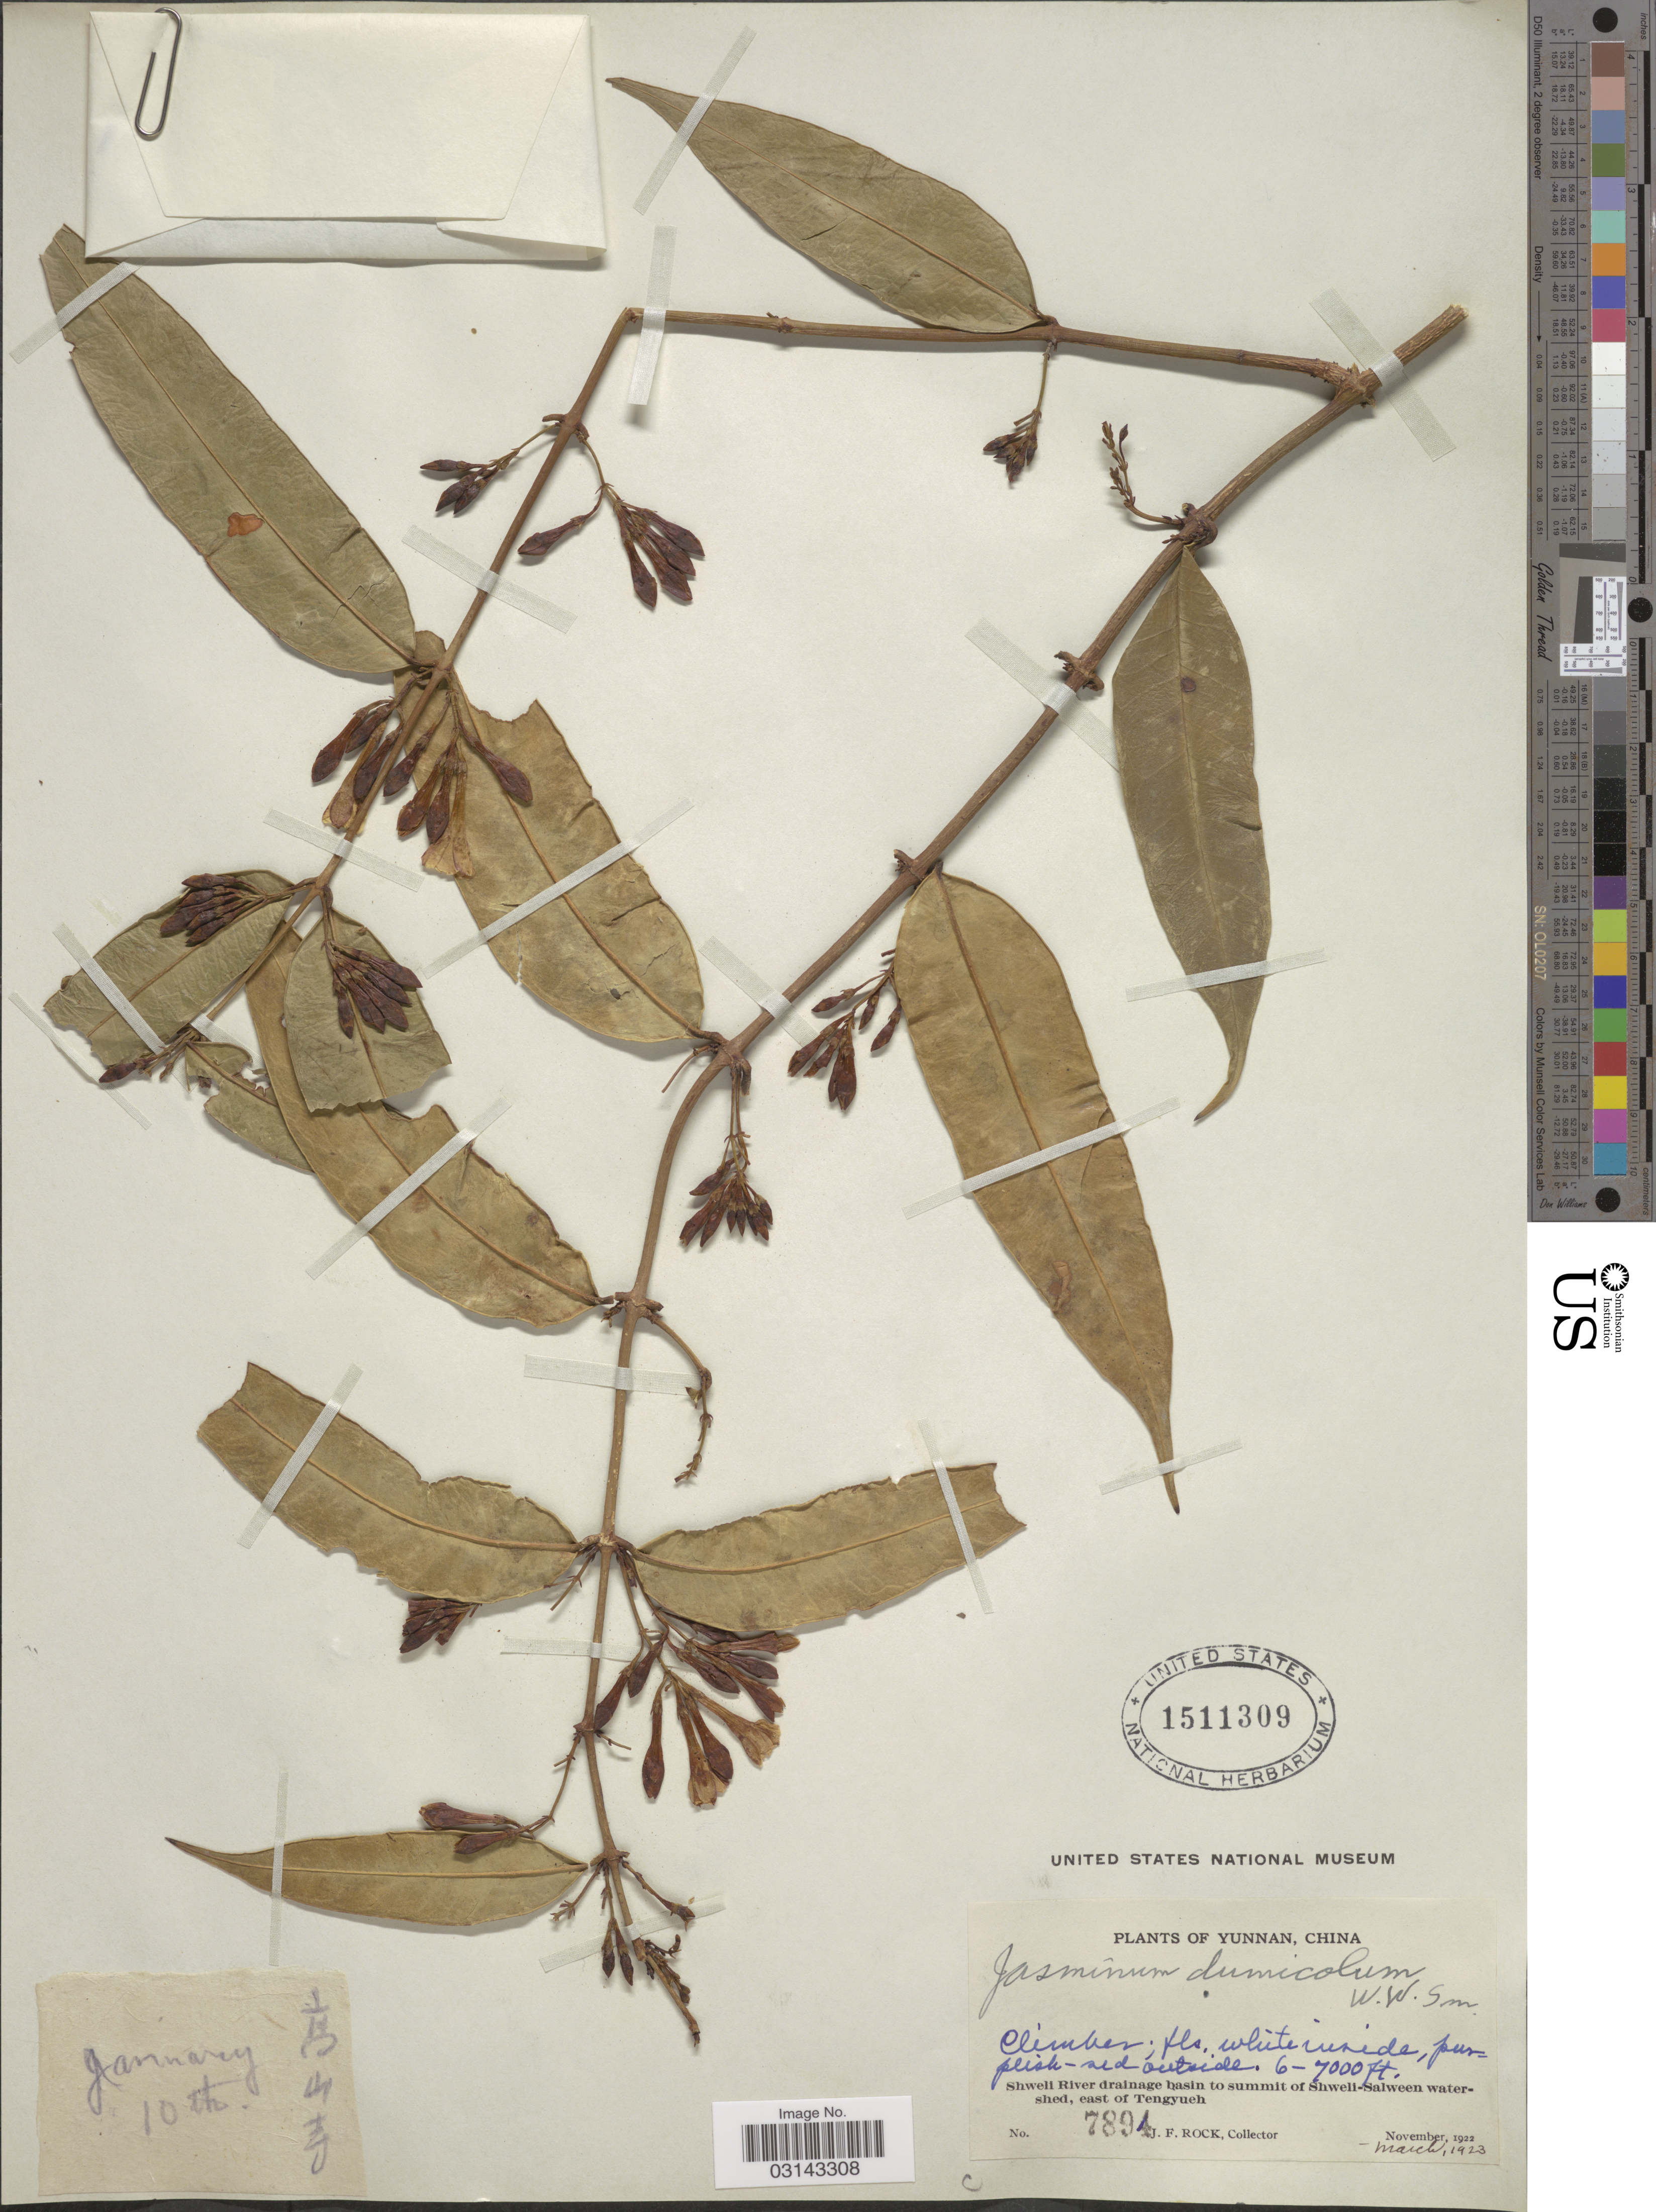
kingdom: Plantae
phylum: Tracheophyta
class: Magnoliopsida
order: Lamiales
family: Oleaceae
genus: Jasminum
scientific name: Jasminum dumicolum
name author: W.W. Sm.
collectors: J. Rock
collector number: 7894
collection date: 1922-11/1923-03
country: China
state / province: Yunnan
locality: Shweli River drainage basin to summit of Shweli-Salween watershed, east of Tengyueh.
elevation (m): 1829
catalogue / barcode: US 1511309